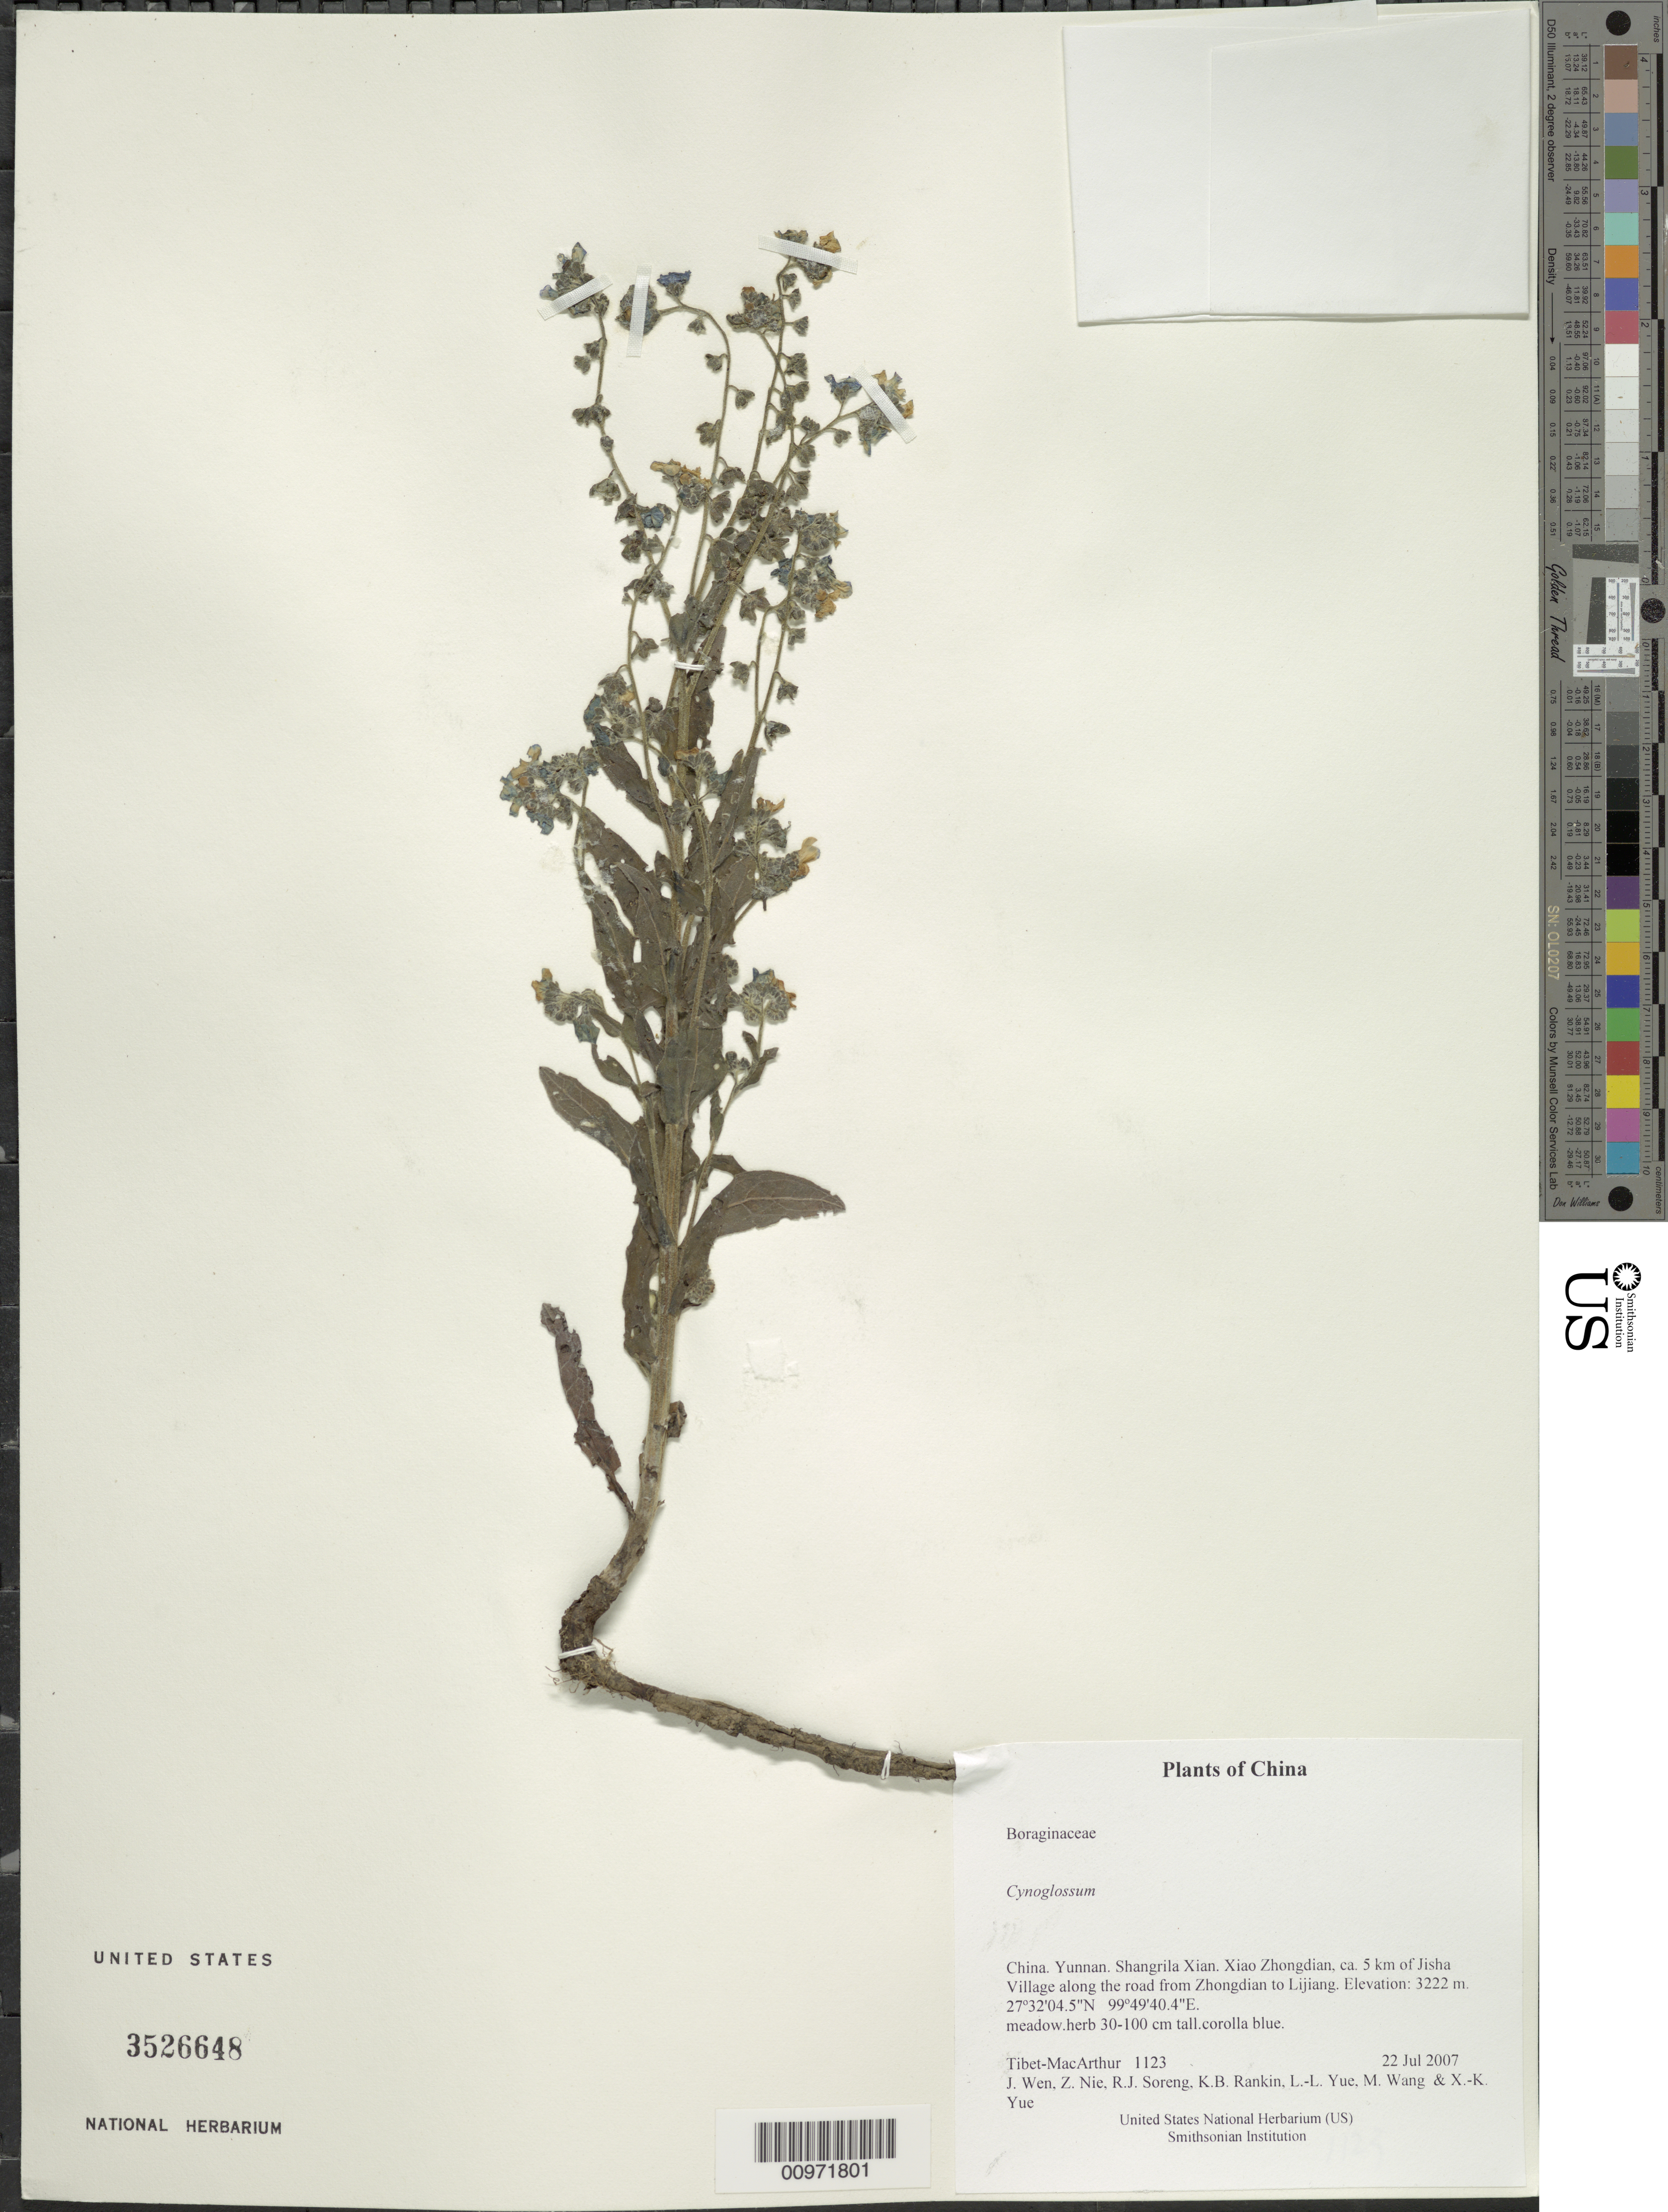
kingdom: Plantae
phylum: Tracheophyta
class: Magnoliopsida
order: Boraginales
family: Boraginaceae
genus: Cynoglossum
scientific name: Cynoglossum sp.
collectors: Tibet-MacArthur, J. Wen, Z. Nie, R. J. Soreng, K. Rankin, L. Yue, M. Wang & X. Yue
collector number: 1123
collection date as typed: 22 Jul 2007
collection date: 2007-07-22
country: China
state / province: Yunnan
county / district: Shangrila Xian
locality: Xiao Zhongdian, ca. 5 km of Jisha Village along the road from Zhongdian to Lijiang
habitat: meadow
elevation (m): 3222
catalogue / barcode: US 3526648